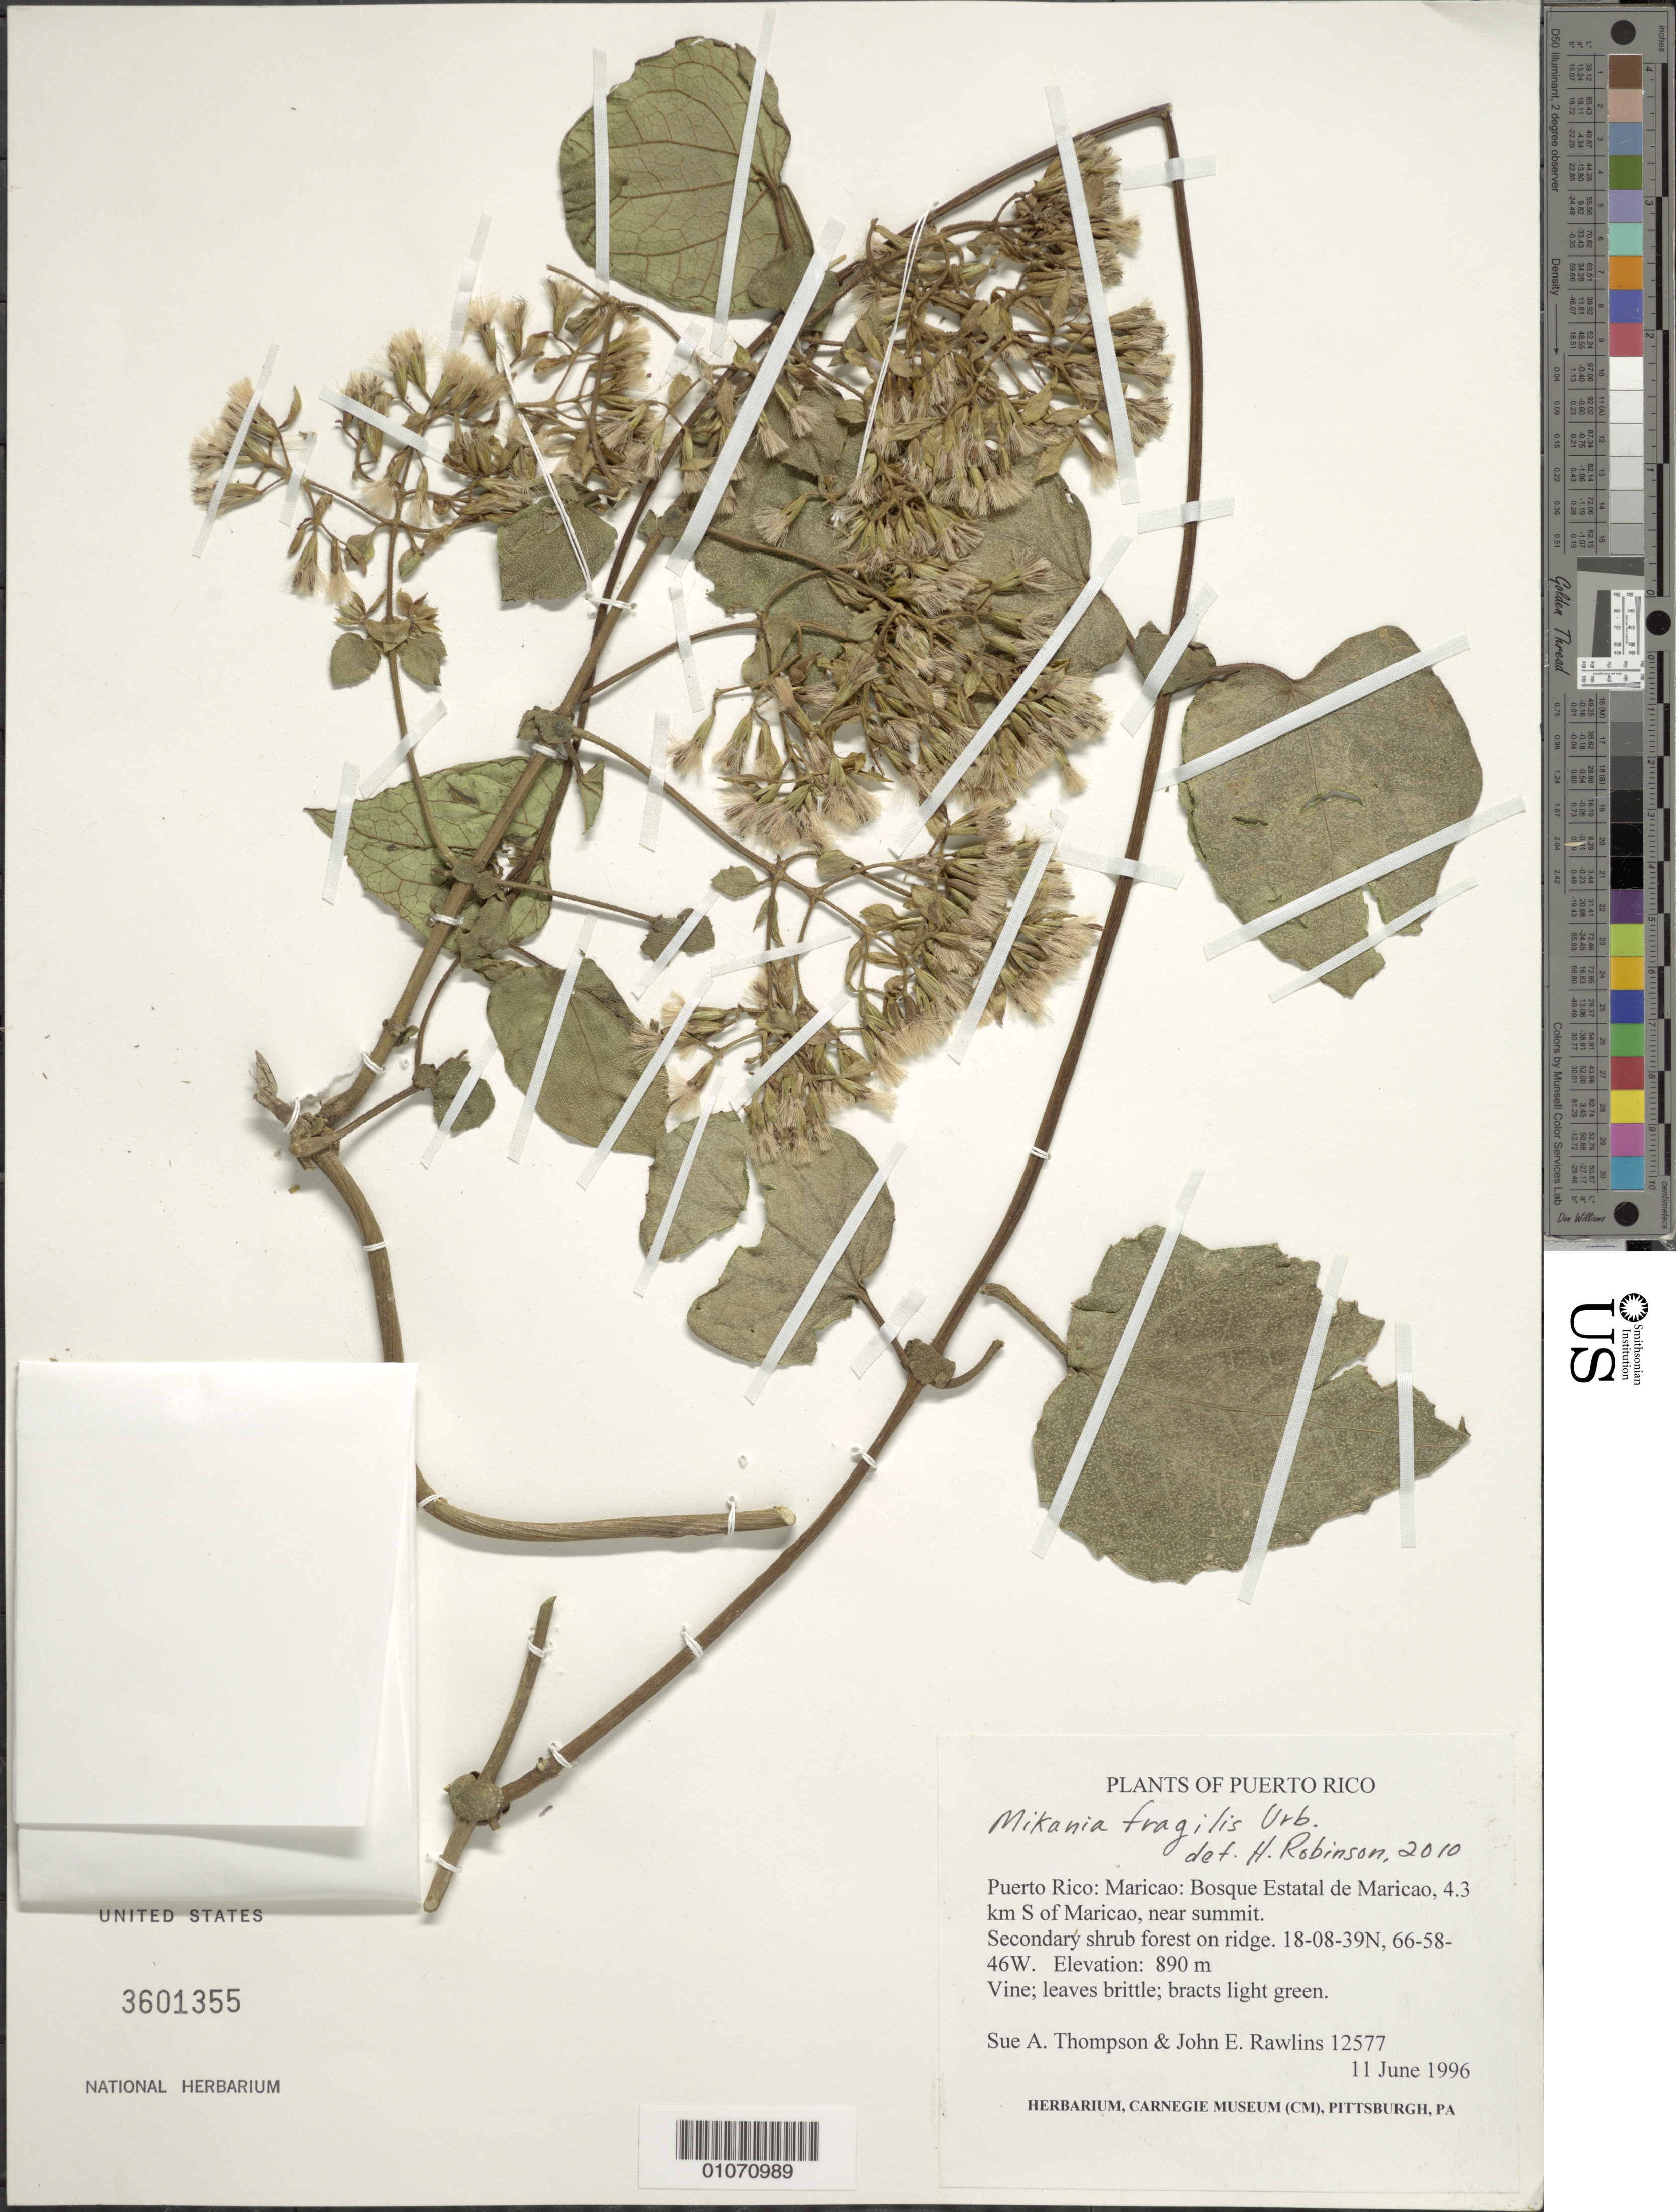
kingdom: Plantae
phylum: Tracheophyta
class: Magnoliopsida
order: Asterales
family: Asteraceae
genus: Mikania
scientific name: Mikania fragilis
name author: Urb.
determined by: Robinson, Harold E., (US)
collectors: S. A. Thompson & J. Rawlins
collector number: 12577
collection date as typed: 11 Jun 1996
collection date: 1996-06-11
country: Puerto Rico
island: Puerto Rico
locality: Maricao; Bosque Estatal de Maricao, 4.3 km S of Maricao, near summit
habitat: Secondary shrub forest on ridge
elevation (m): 890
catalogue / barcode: US 3601355